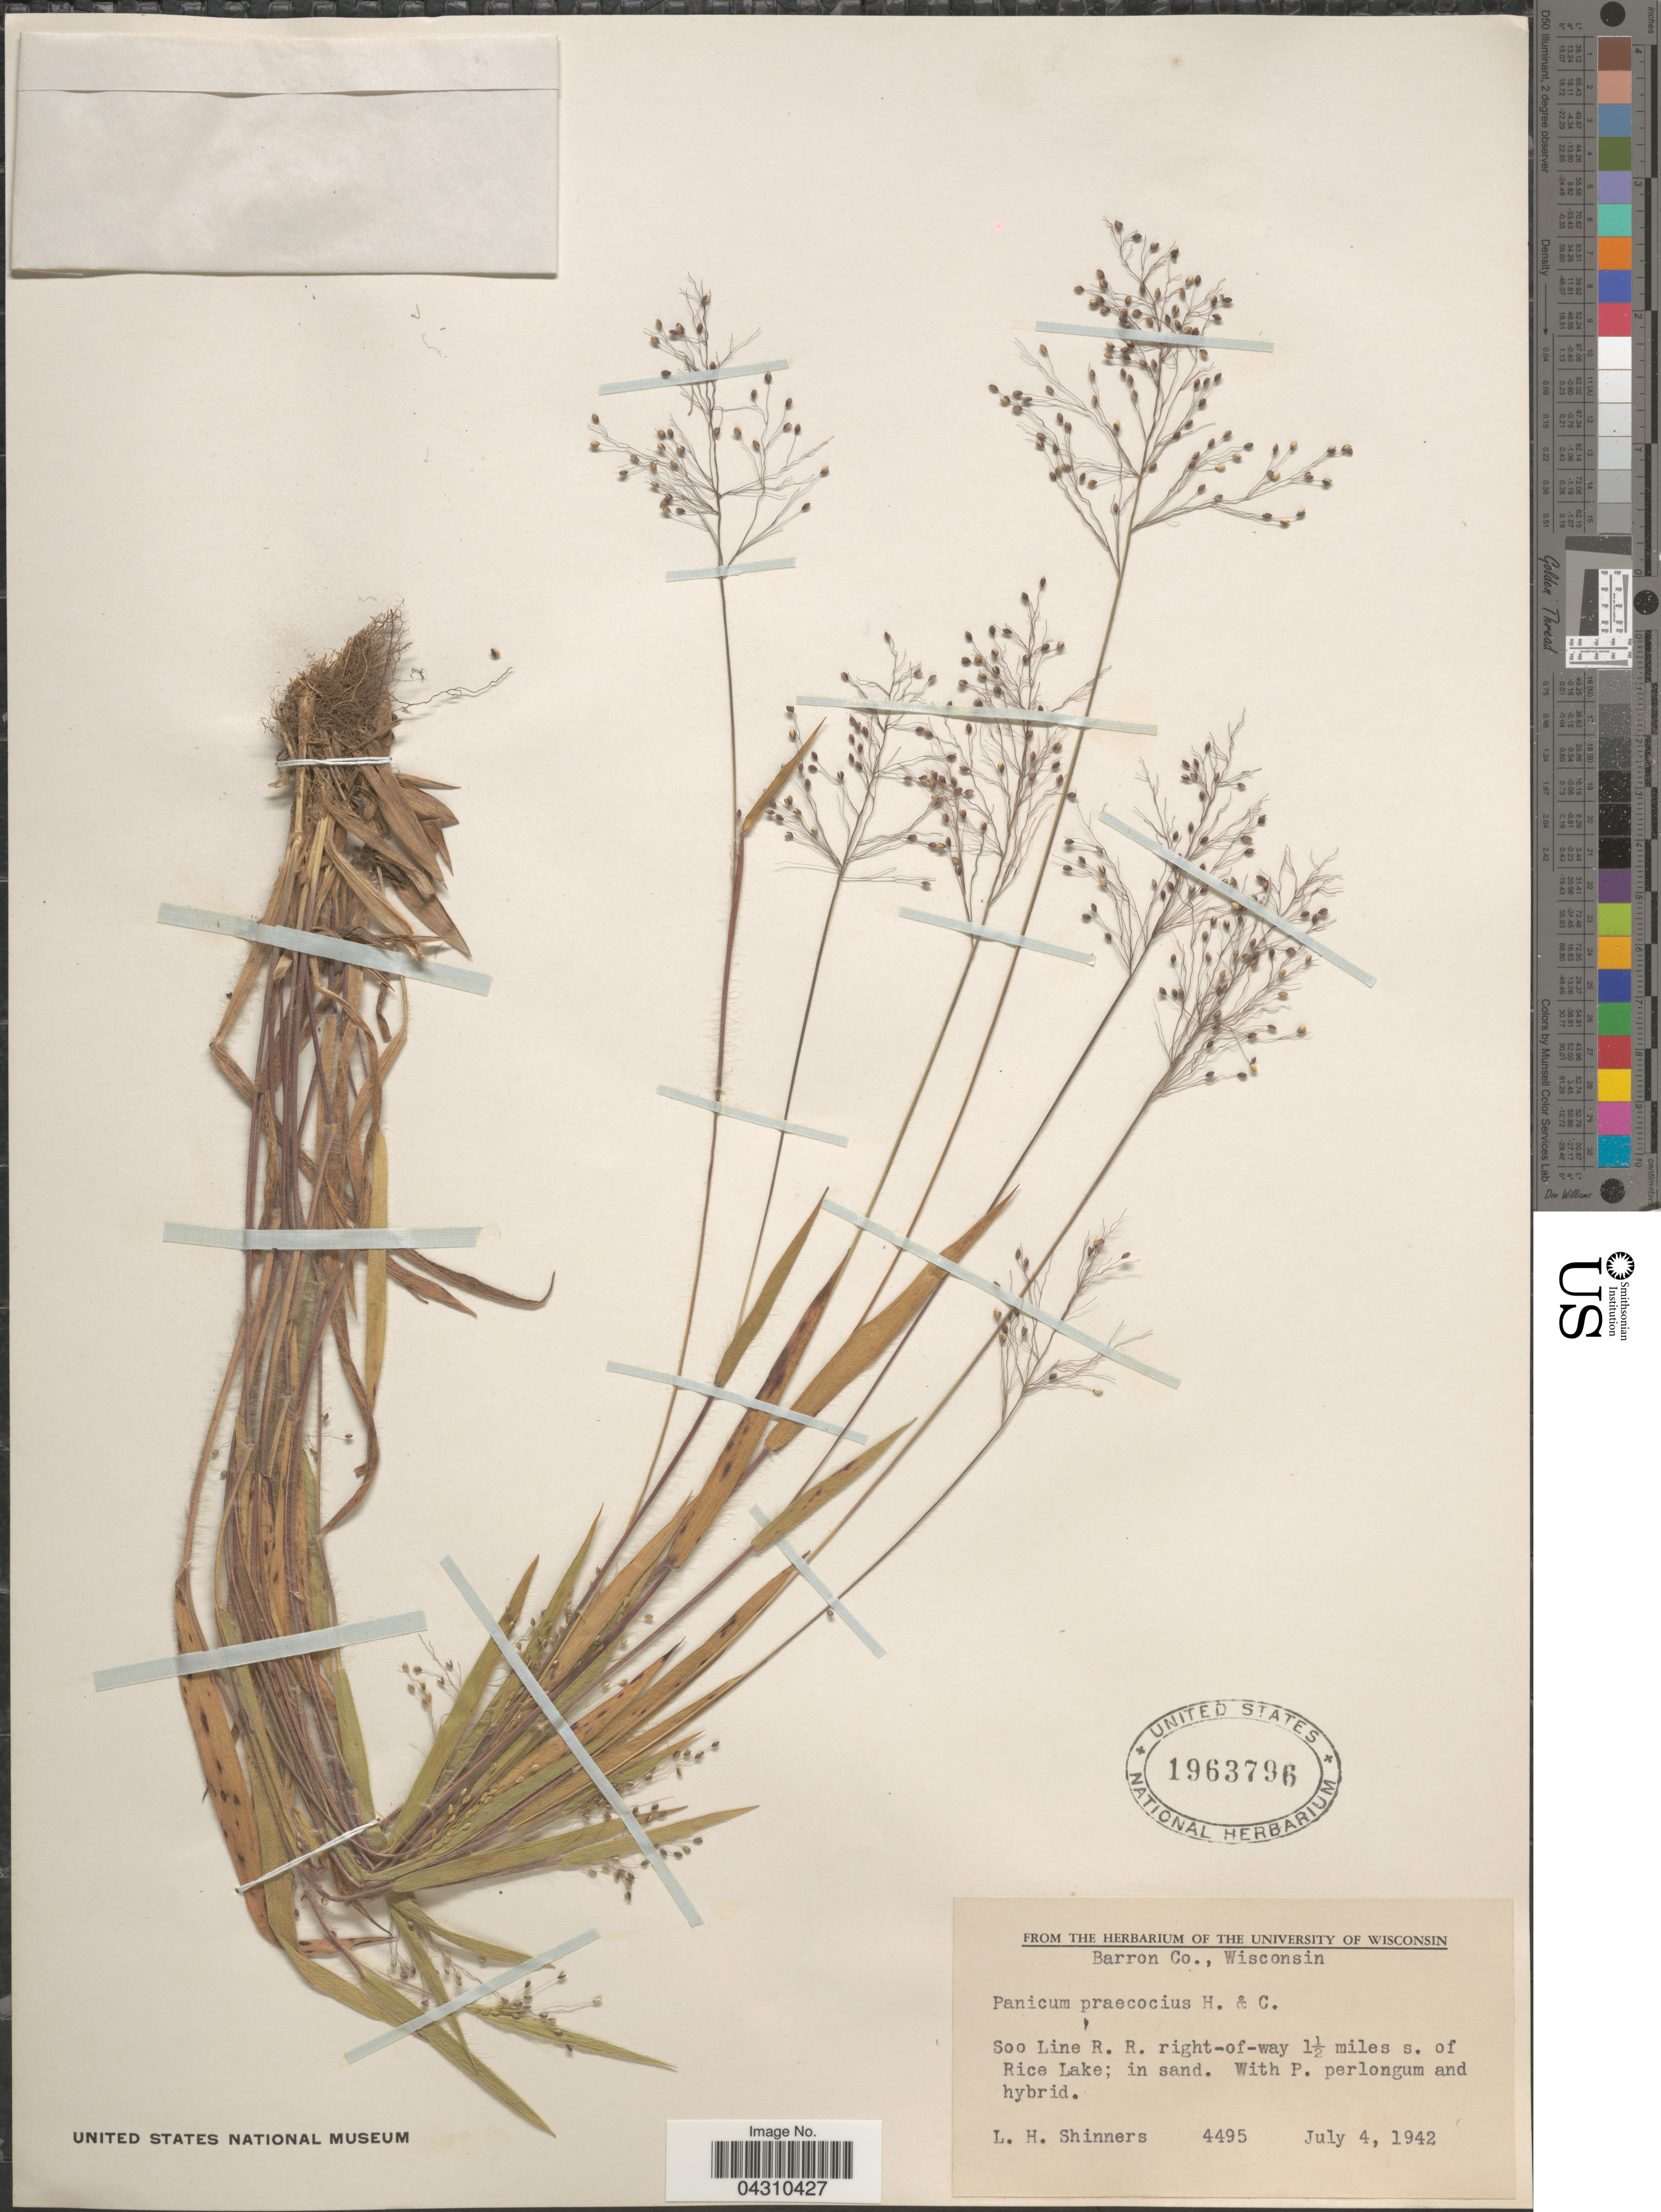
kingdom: Plantae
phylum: Tracheophyta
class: Liliopsida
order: Poales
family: Poaceae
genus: Dichanthelium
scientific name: Dichanthelium acuminatum var. acuminatum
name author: (Sw.) Gould & C.A. Clark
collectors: L. H. Shinners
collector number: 4495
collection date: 1942-07-04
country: United States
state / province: Wisconsin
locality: Barron Co. Soo Line R. R. right-of-way 1½ miles s. of Rice Lake.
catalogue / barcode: US 1963796